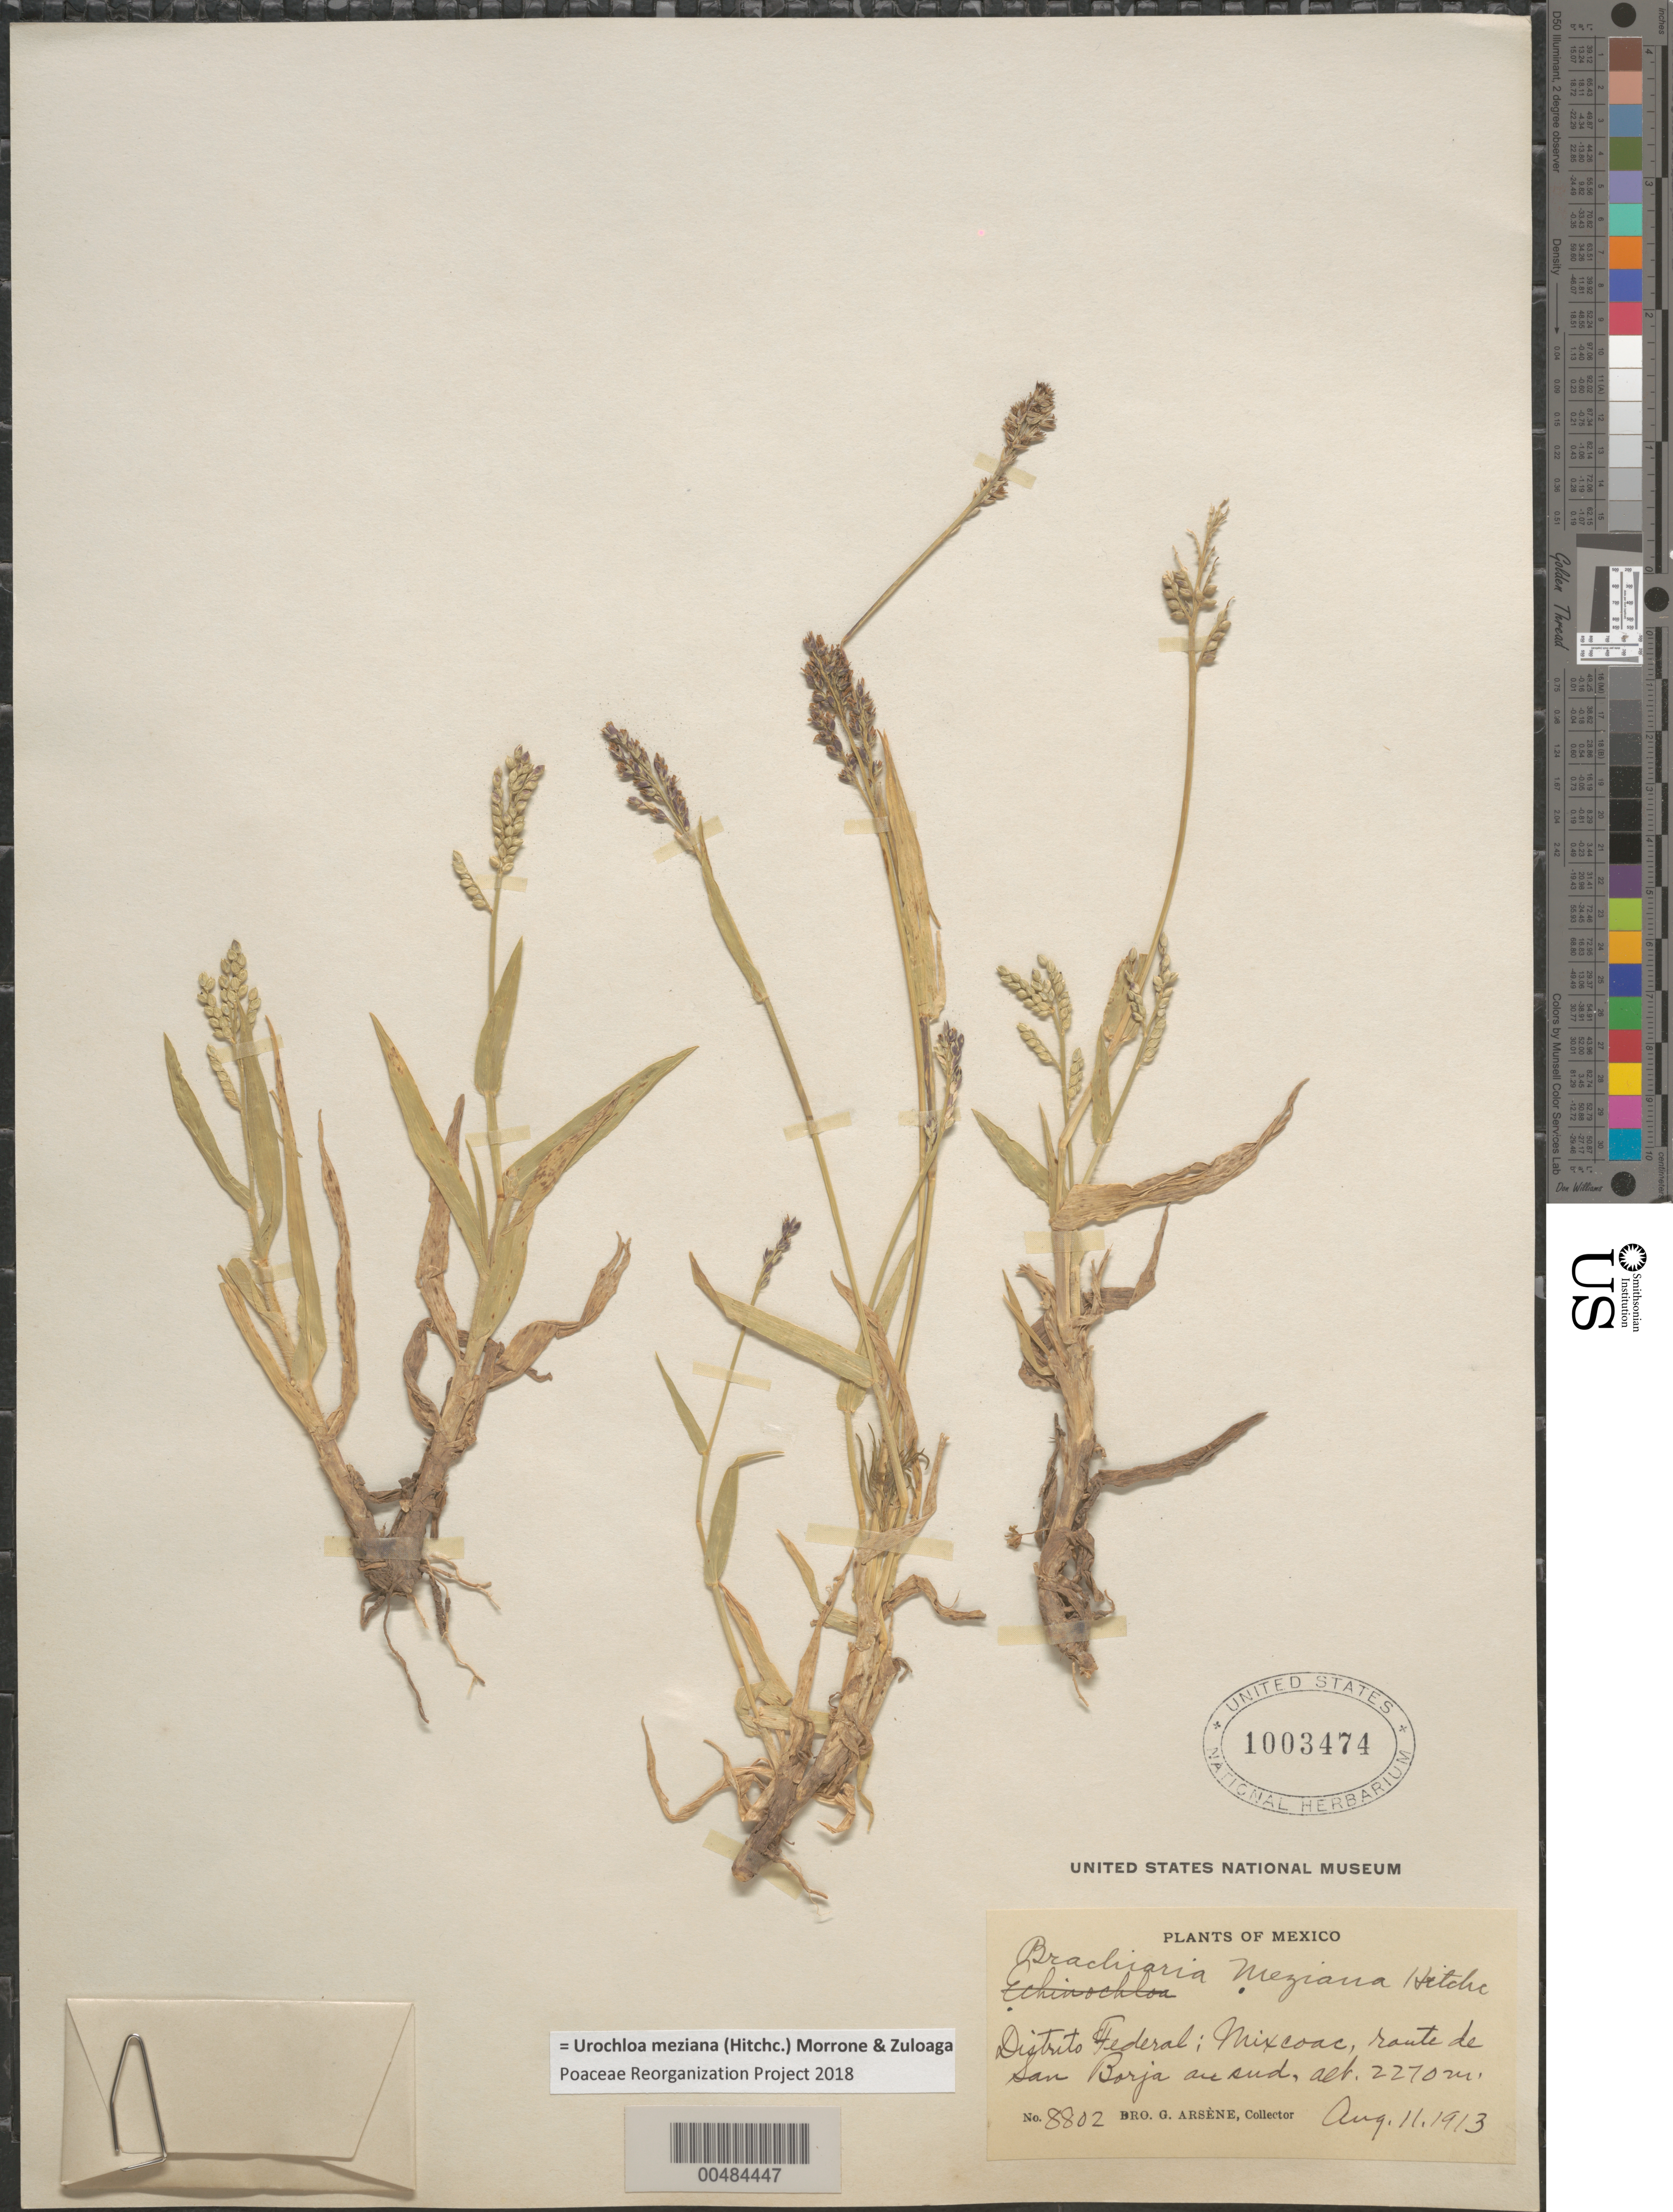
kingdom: Plantae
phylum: Tracheophyta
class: Liliopsida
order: Poales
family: Poaceae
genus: Brachiaria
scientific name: Brachiaria meziana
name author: Hitchc.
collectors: Bro. G. Arsène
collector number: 8802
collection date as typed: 11 Aug 1913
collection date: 1913-08-11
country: Mexico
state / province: Distrito Federal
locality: Mixcoac, route de San Borja au sud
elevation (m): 2270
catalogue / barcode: US 1003474